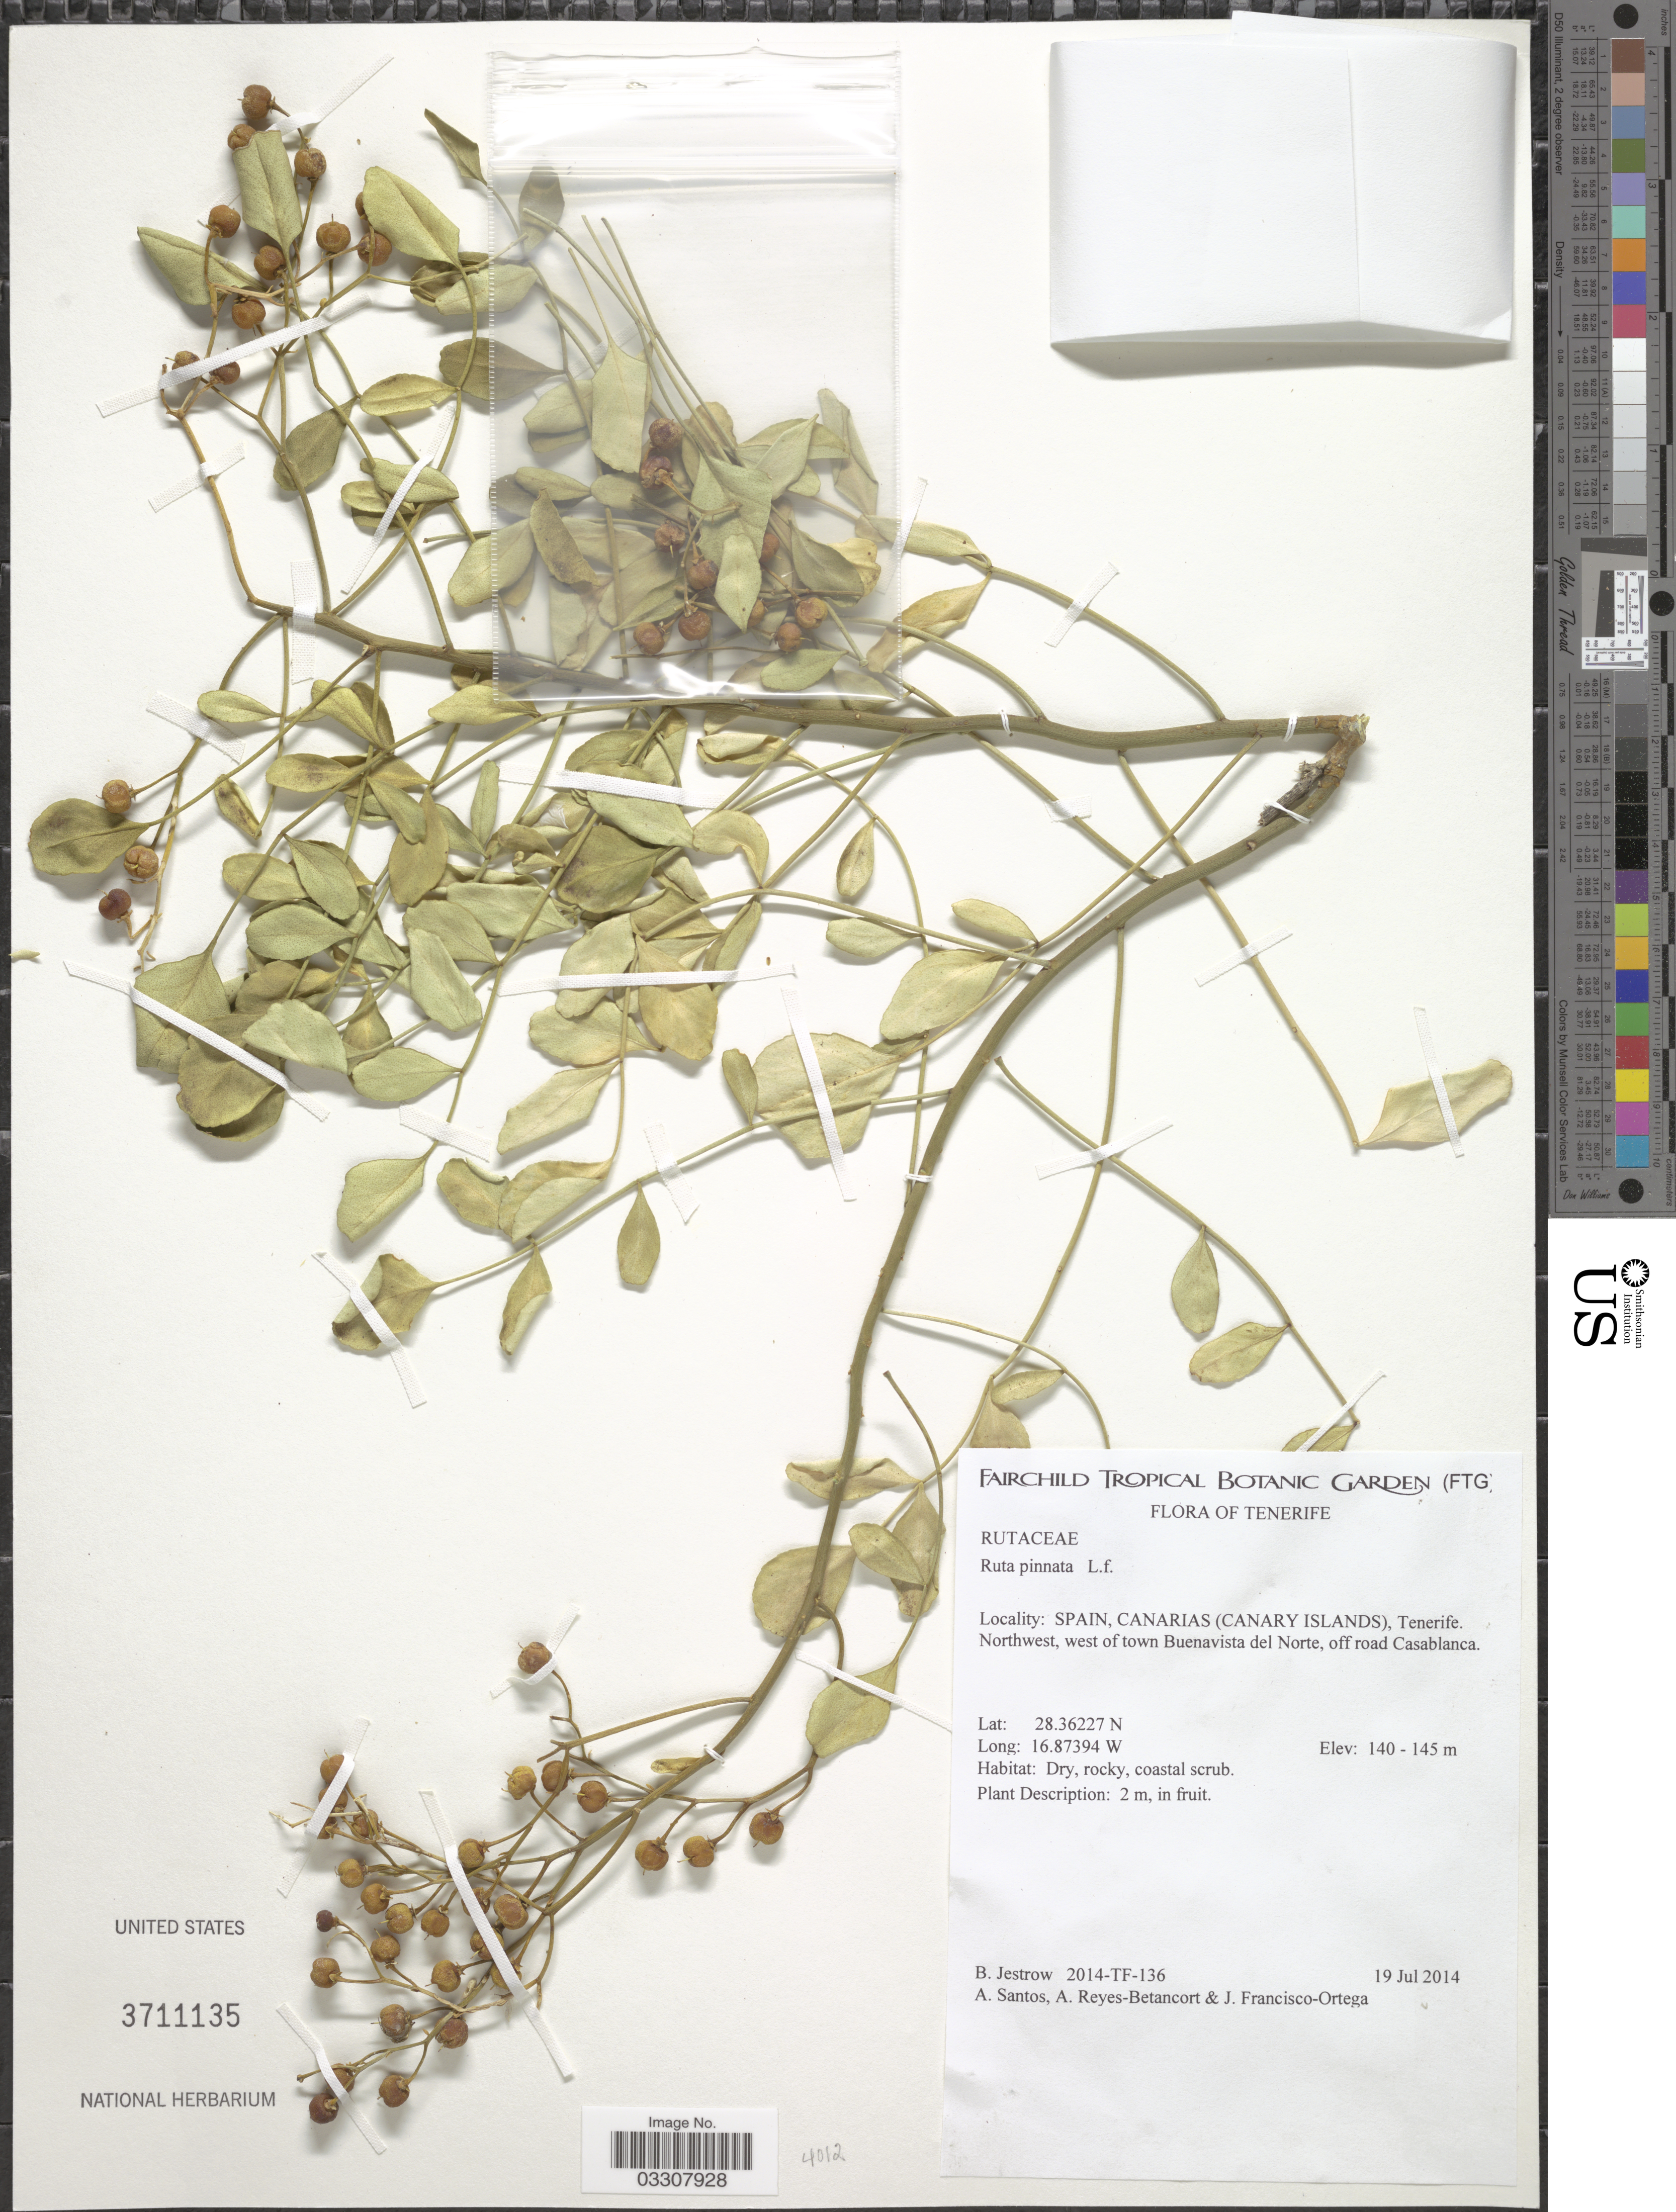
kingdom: Plantae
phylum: Tracheophyta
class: Magnoliopsida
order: Sapindales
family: Rutaceae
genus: Ruta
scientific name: Ruta pinnata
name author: L. f.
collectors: B. Jestrow, A. Santos, A. Reyes-Betancort & J. Fransisco-Ortega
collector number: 2014-TF-136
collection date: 2014-07-19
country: Spain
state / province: Canarias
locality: Canarias (Canary Islands), Tenerife. Northwest, west of town Buenavista del Norte, off road Casablanca.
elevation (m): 140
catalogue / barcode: US 3711135